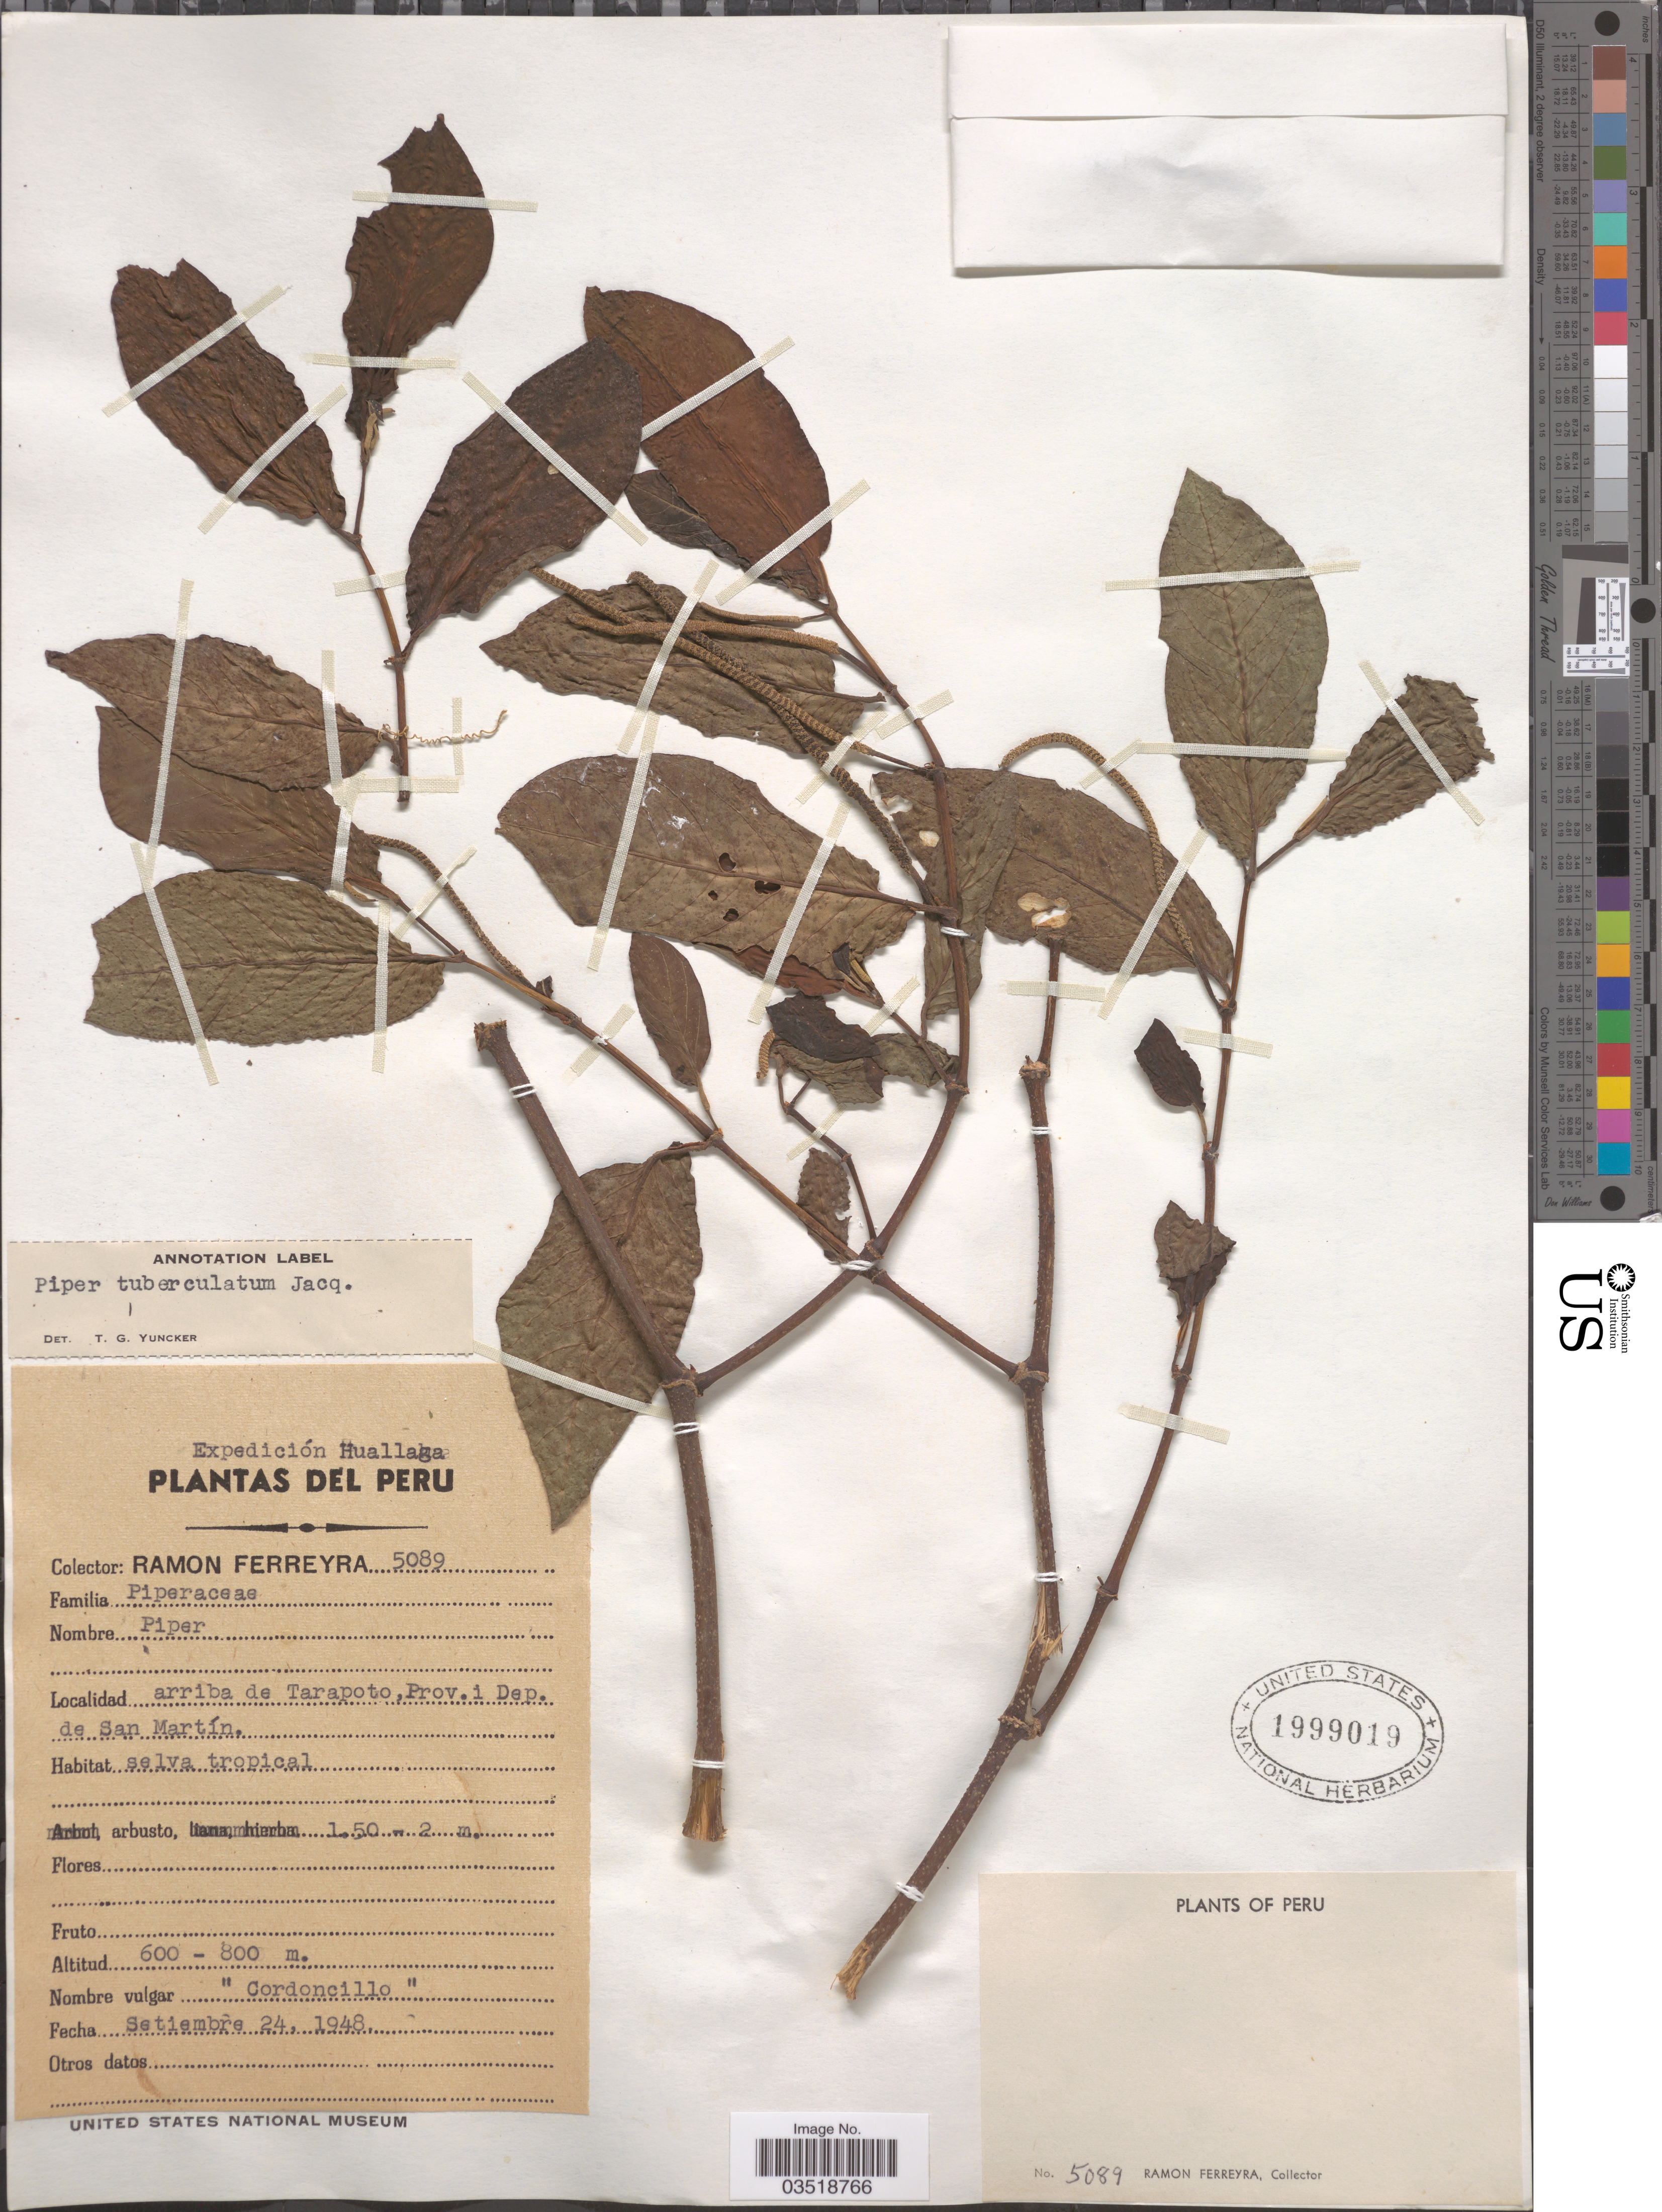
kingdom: Plantae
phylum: Tracheophyta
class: Magnoliopsida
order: Piperales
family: Piperaceae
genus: Piper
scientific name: Piper tuberculatum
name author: Jacq.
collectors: R. A. Ferreyra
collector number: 5089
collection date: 1948-09-24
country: Peru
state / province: San Martín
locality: Huallaga. Arriba de Tarapoto, Prov. i Dep. de San Martín.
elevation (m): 600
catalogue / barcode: US 1999019